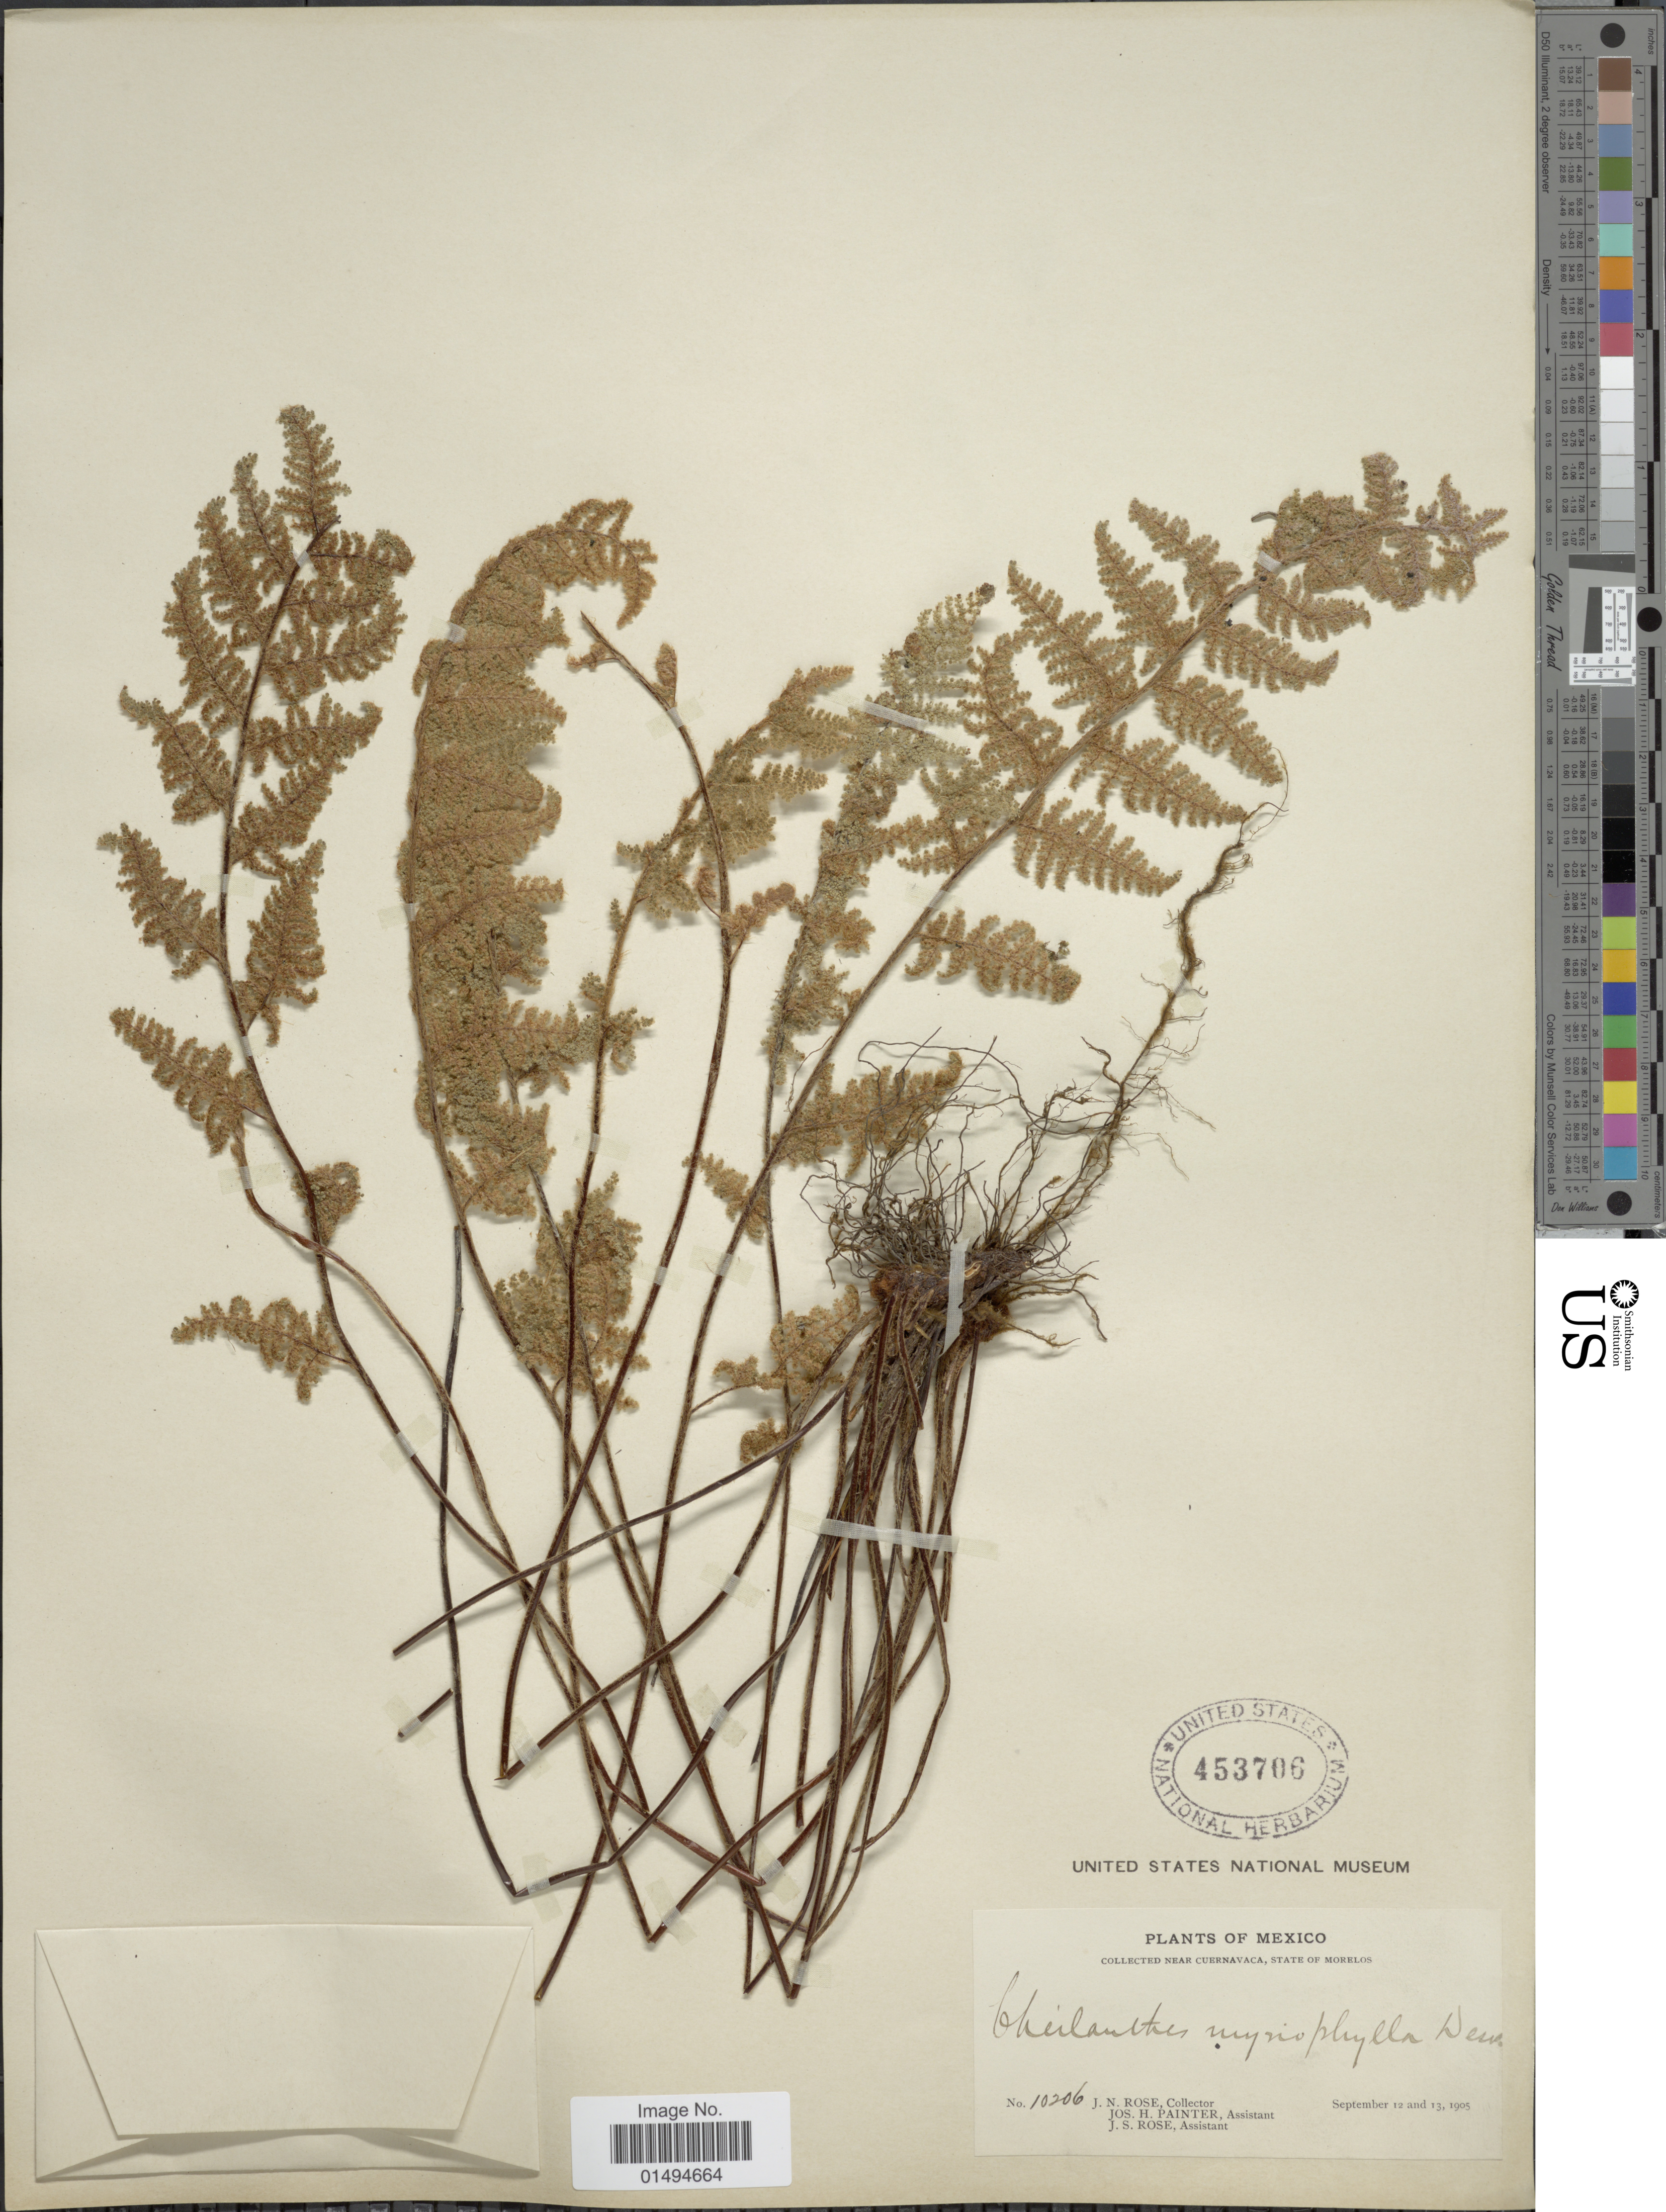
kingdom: Plantae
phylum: Tracheophyta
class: Polypodiopsida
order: Polypodiales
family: Pteridaceae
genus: Myriopteris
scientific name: Myriopteris myriophylla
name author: (Desv.) J. Sm.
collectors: J. N. Rose, J. H. Painter & J. S. Rose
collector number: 10206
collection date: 1905-09-12/1905-09-13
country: Mexico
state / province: Morelos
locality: Near Cuernavaca, State of Morelos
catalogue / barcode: US 453706